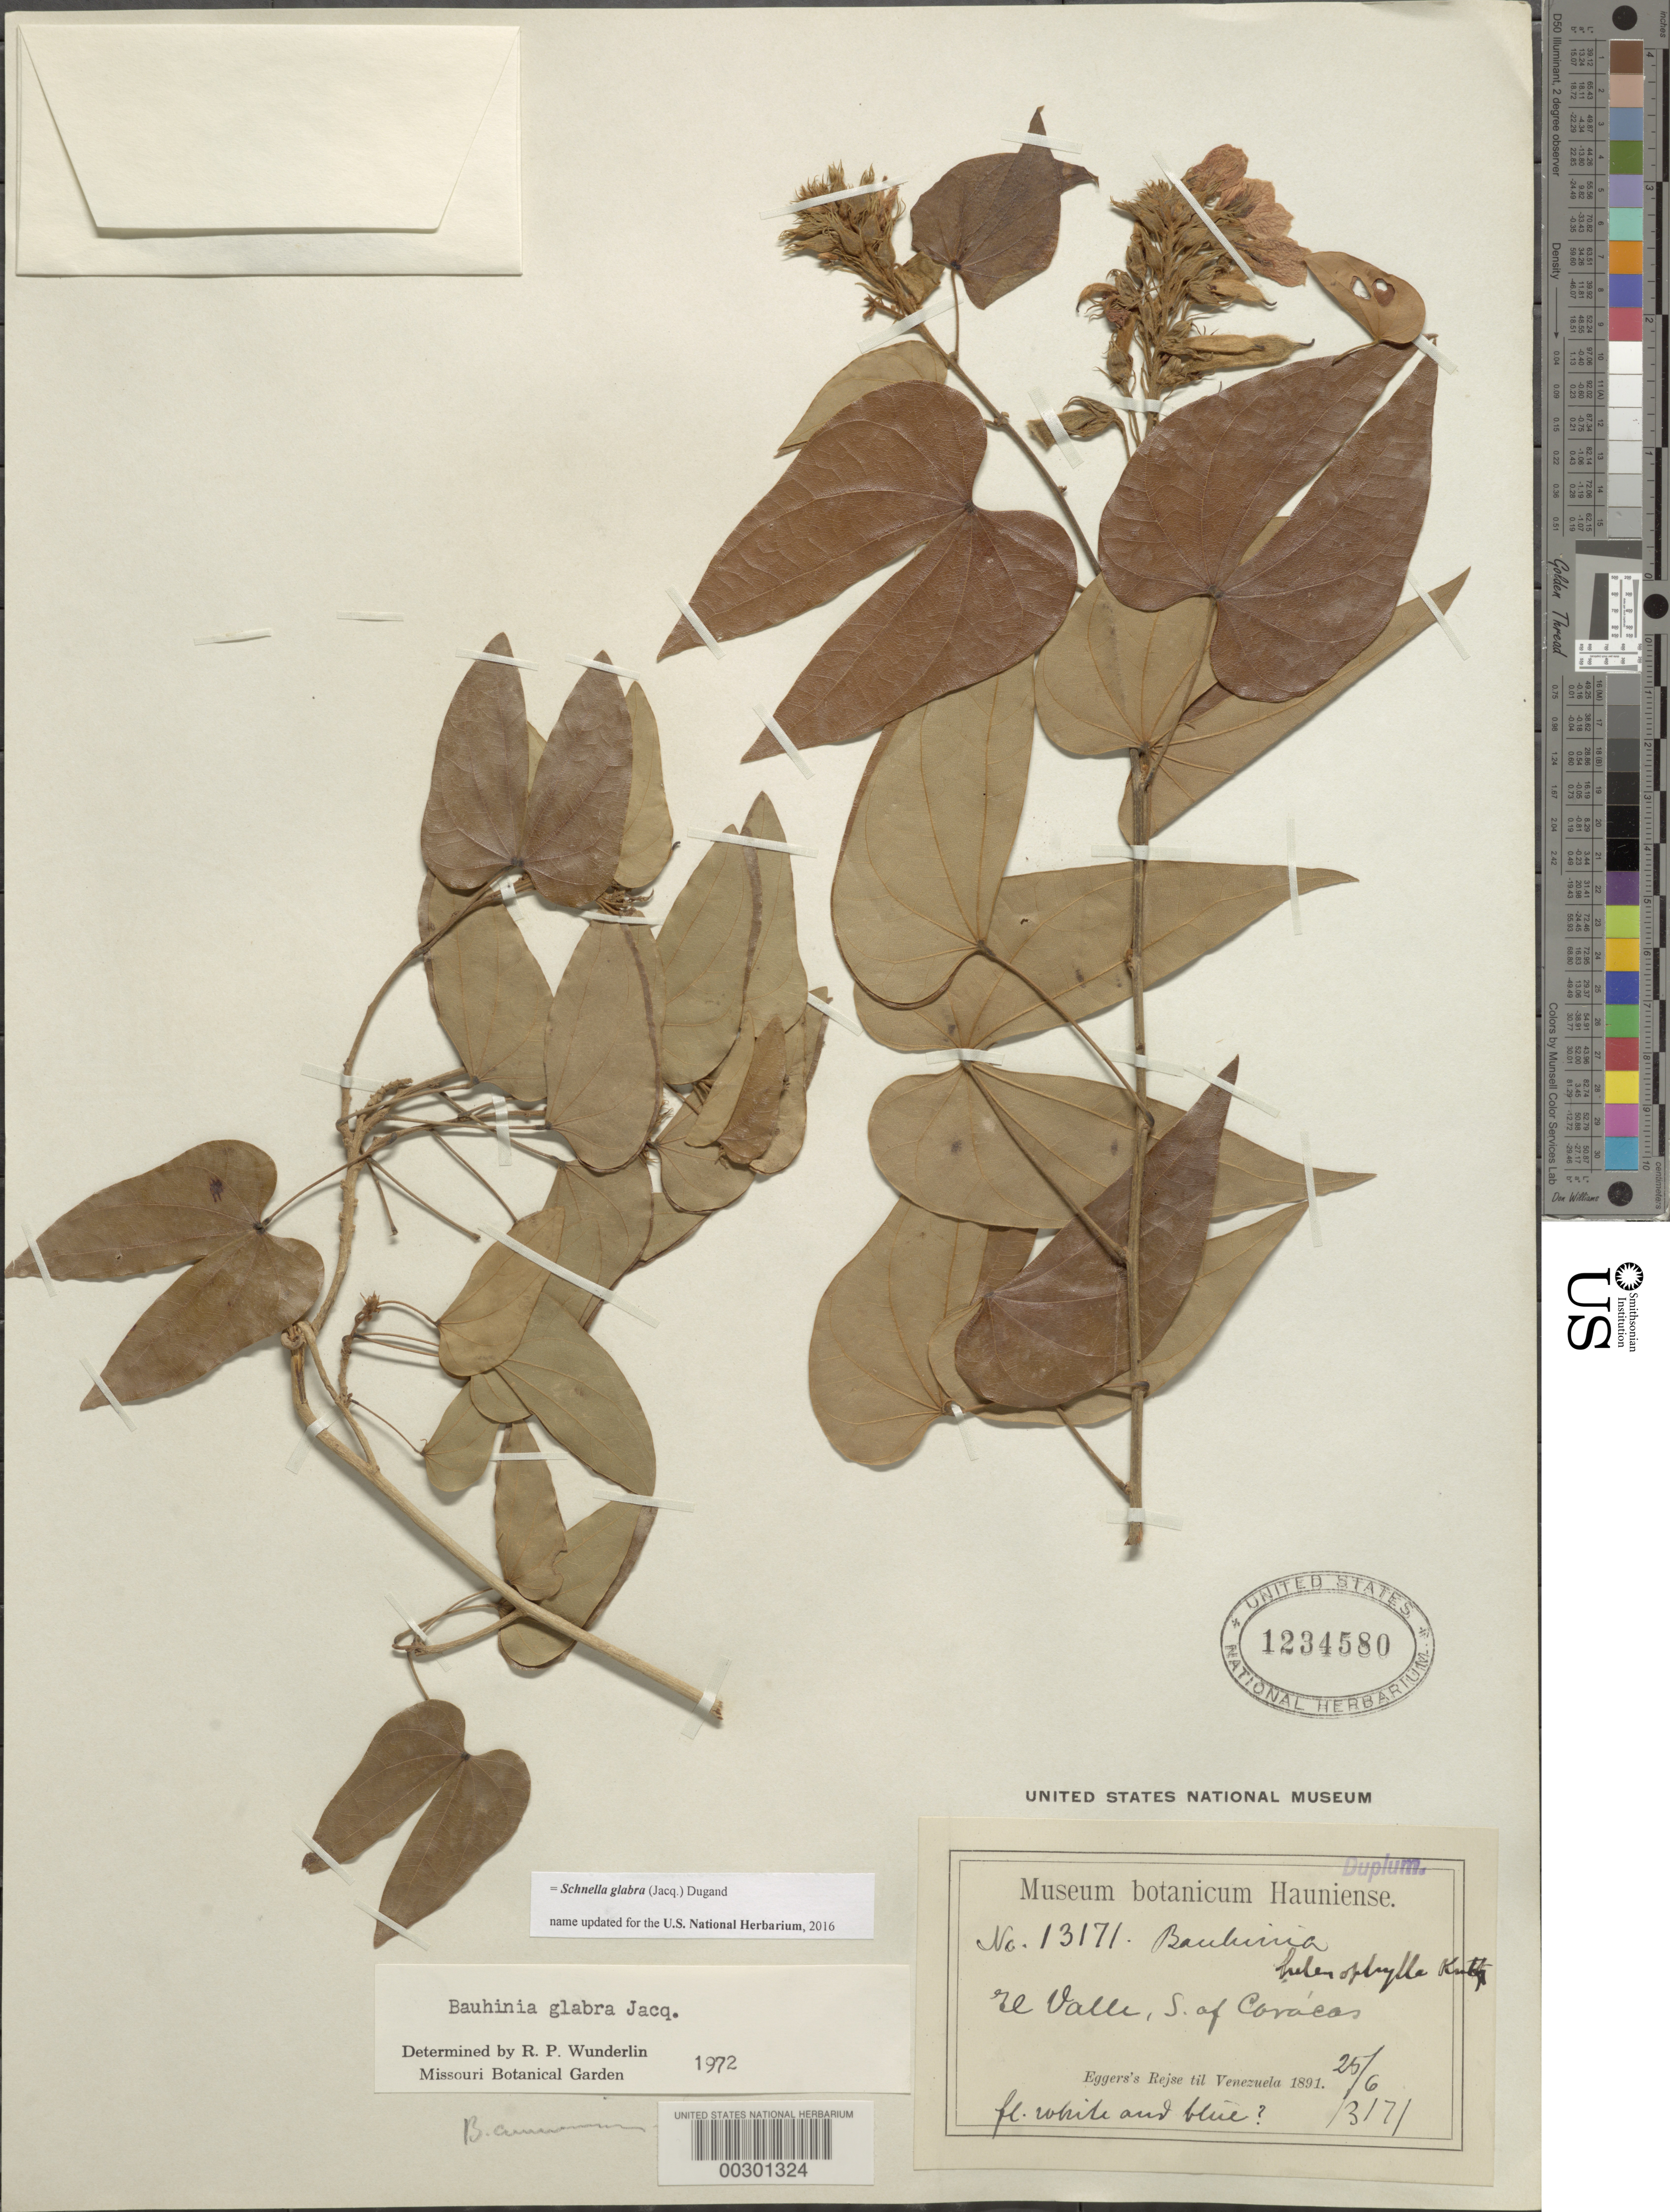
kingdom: Plantae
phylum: Tracheophyta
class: Magnoliopsida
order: Fabales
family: Fabaceae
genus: Schnella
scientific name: Schnella glabra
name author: (Jacq.) Dugand G.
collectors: H. F. A. von Eggers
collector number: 13171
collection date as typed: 26 Jun 1891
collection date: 1891-06-26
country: Venezuela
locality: El Valle, S of Caracas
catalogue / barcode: US 1234580